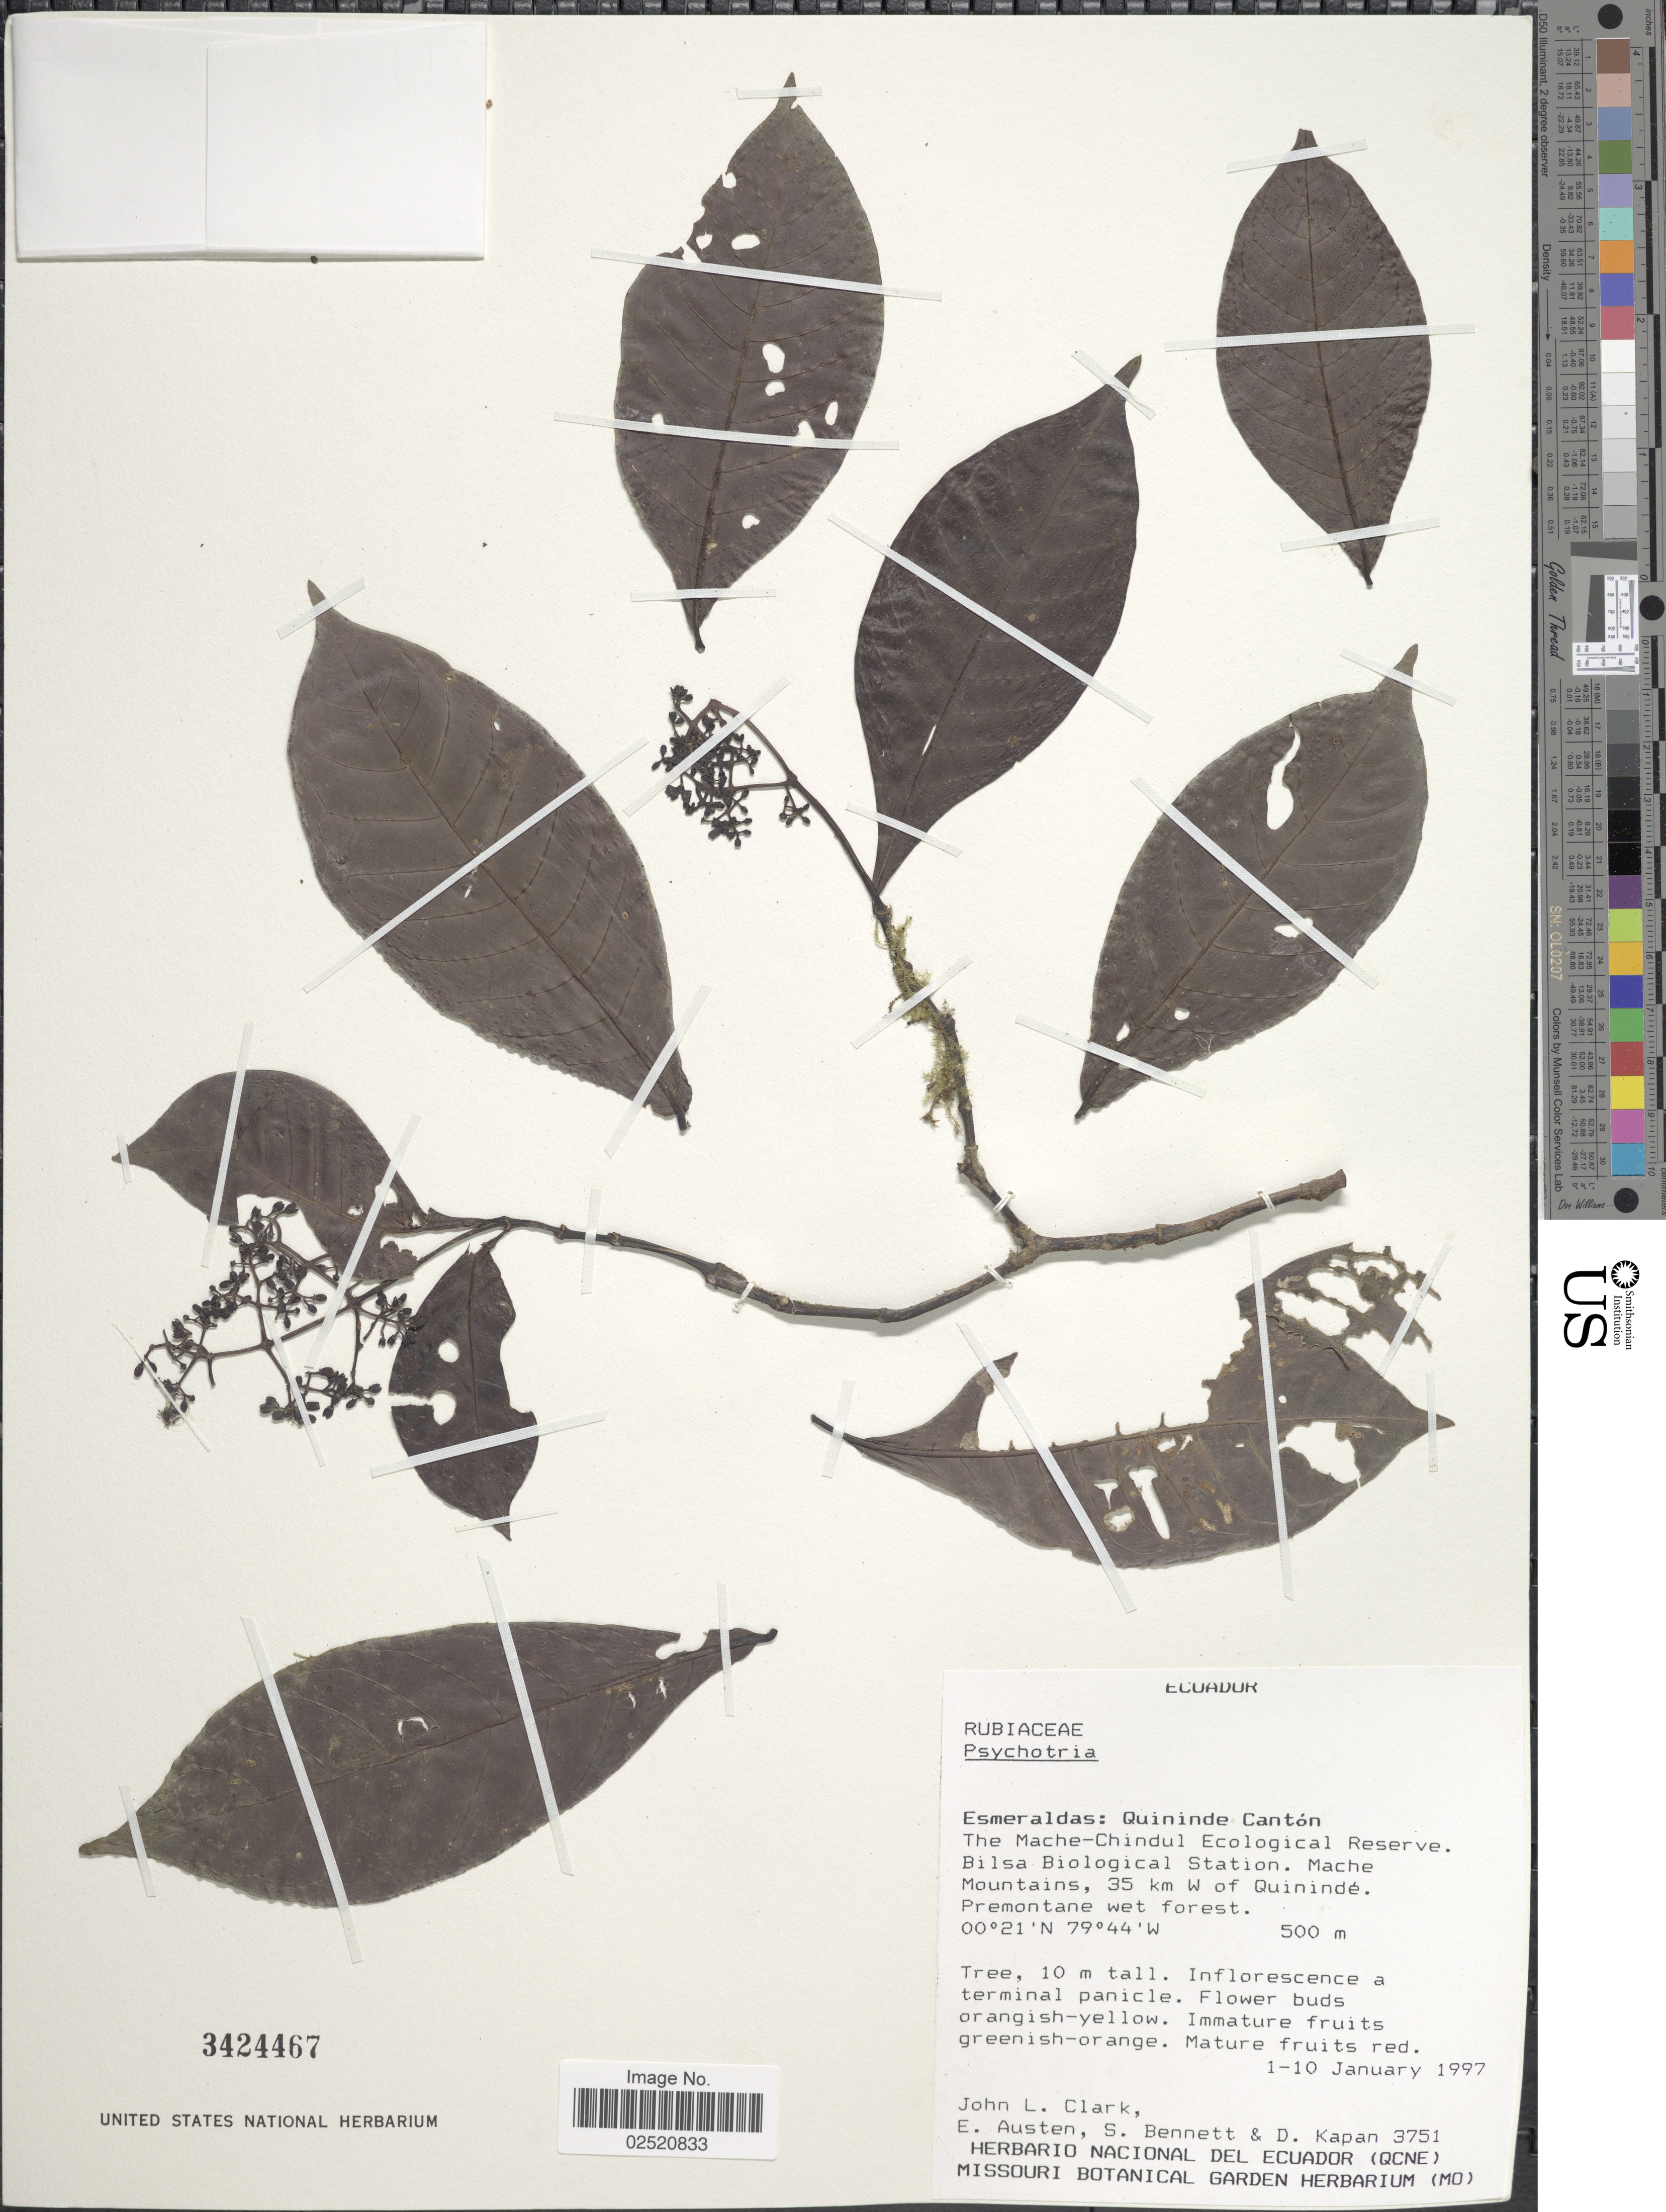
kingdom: Plantae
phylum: Tracheophyta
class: Magnoliopsida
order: Gentianales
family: Rubiaceae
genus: Psychotria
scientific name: Psychotria sp.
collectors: J. L. Clark, E. Austen, S. Bennett & D. Kapan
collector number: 3751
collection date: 1997-01-01/1997-01-10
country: Ecuador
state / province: Esmeraldas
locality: Quininde Canton, The Mache-Chindul Ecological Reserve, Bila Bilogical Station, Mache Mountains, 35 km W of Quininde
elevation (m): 500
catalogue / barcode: US 3424467